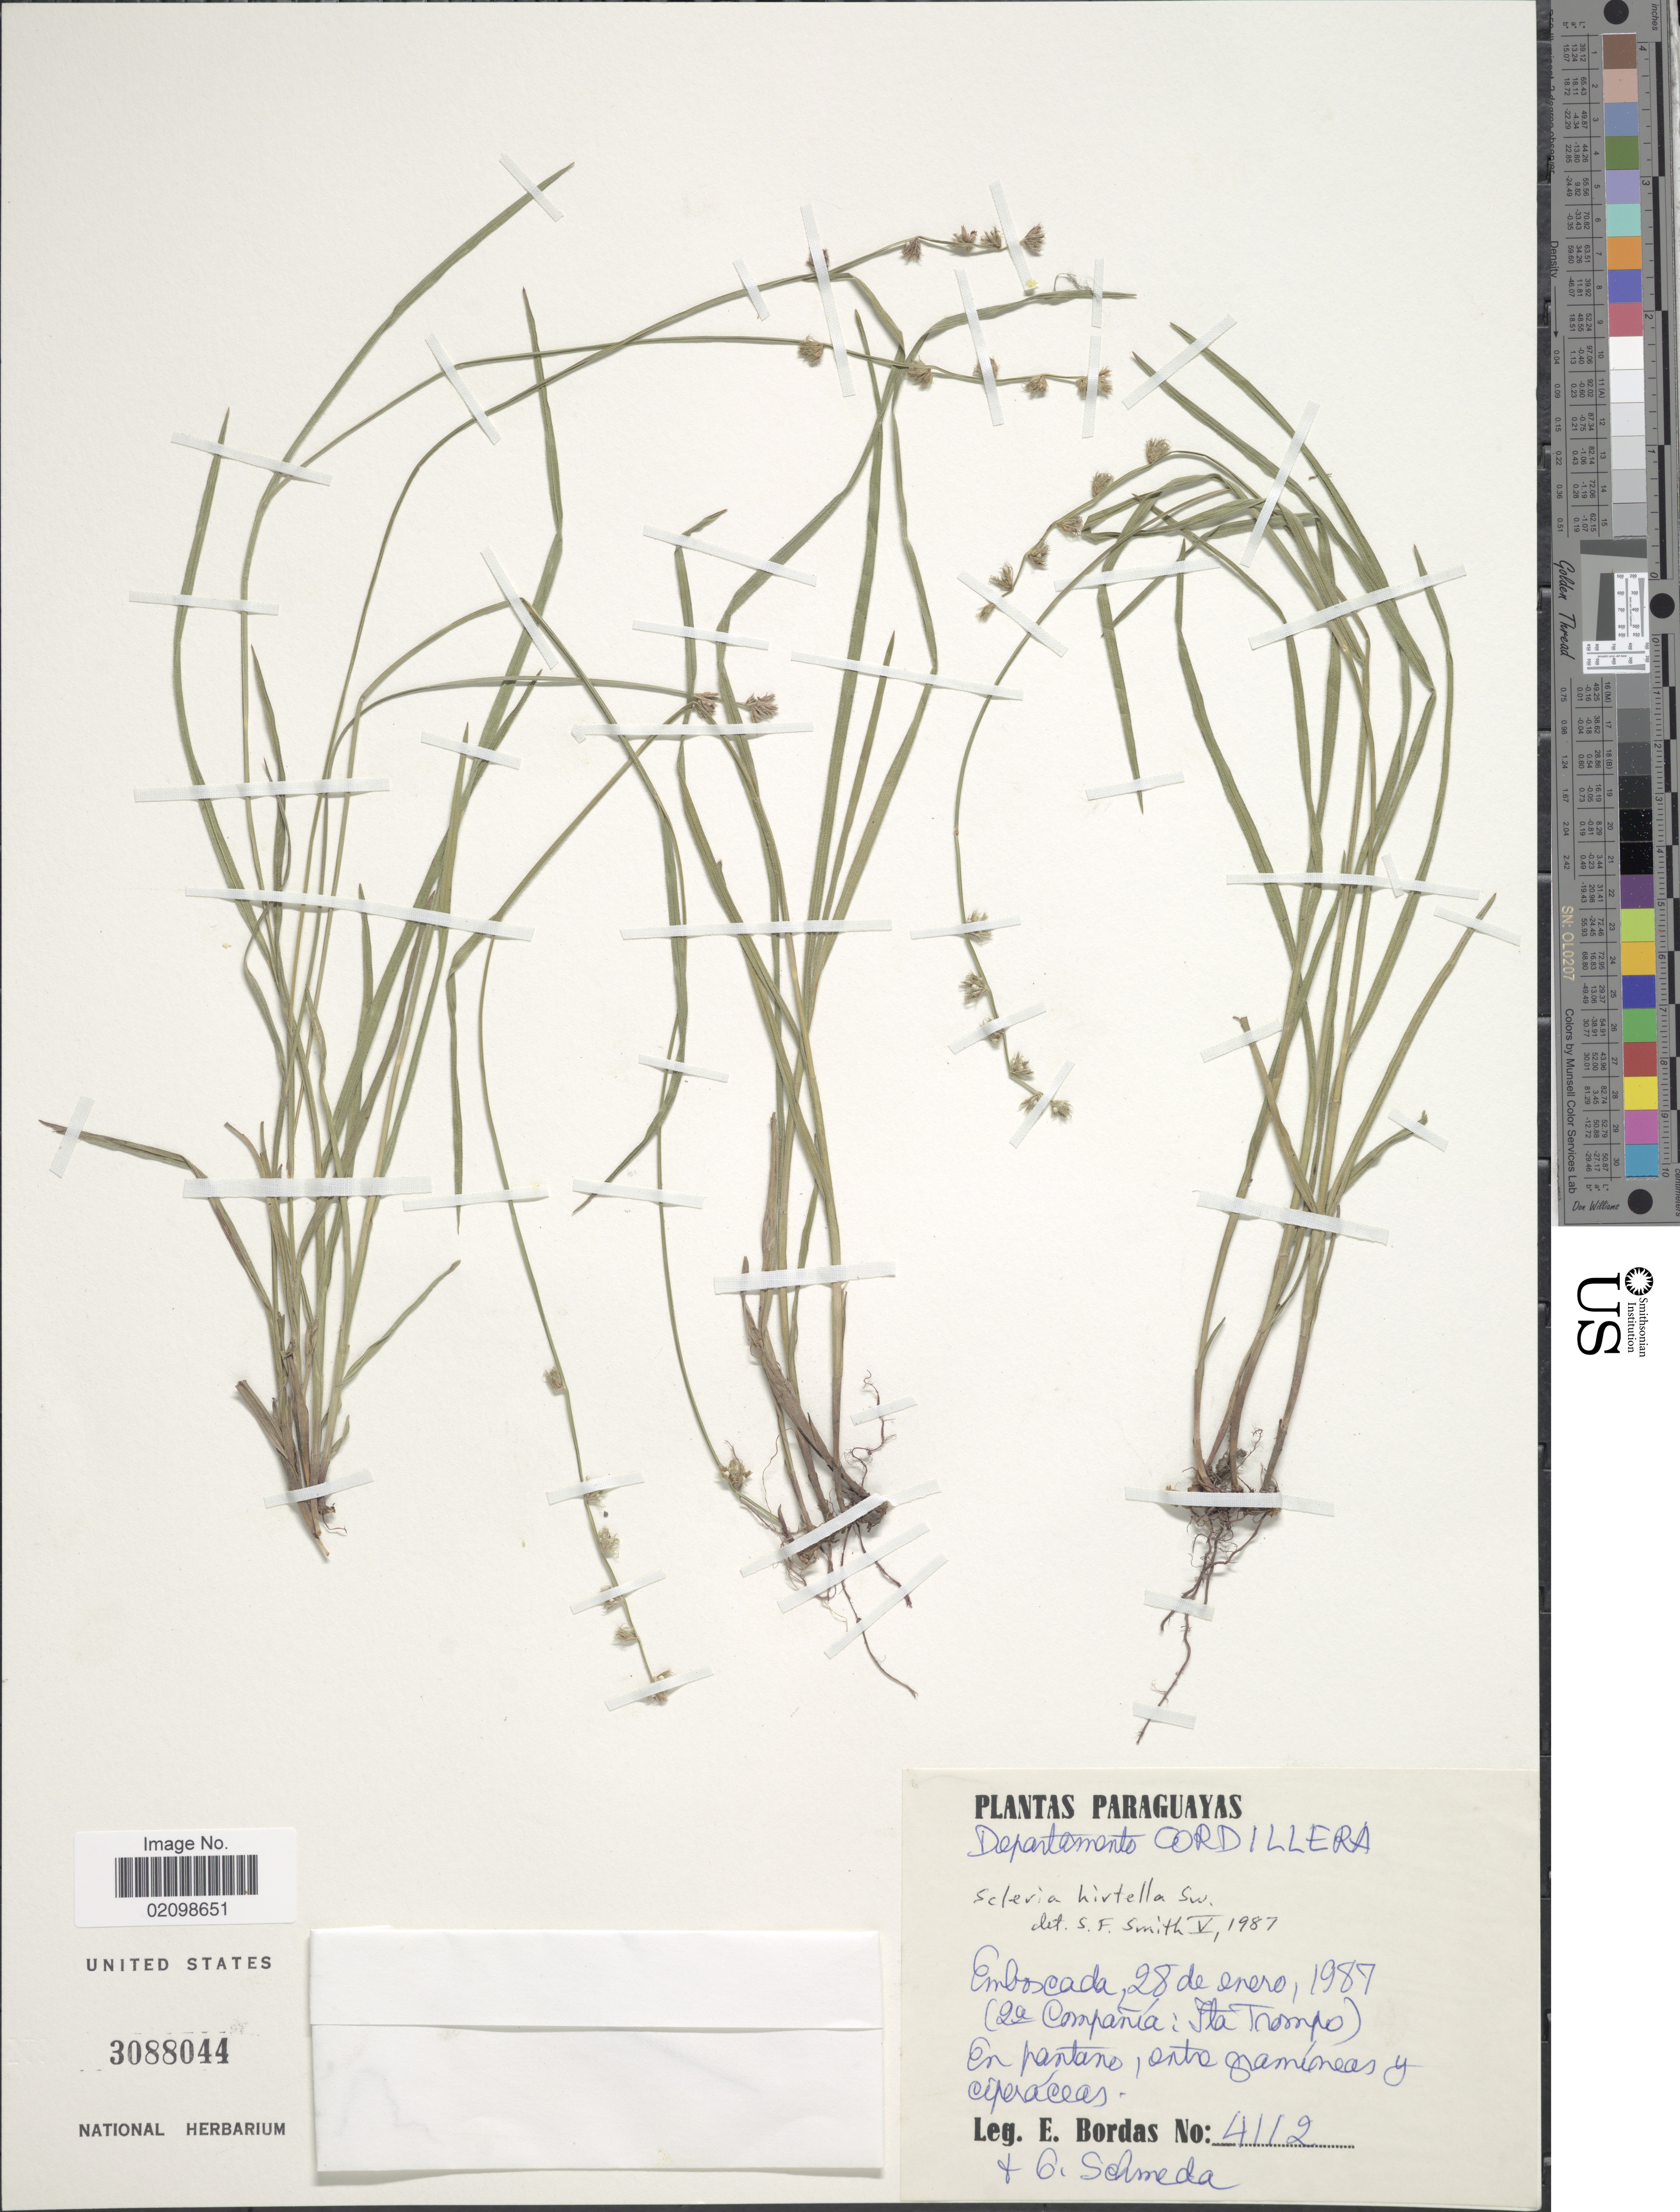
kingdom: Plantae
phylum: Tracheophyta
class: Liliopsida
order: Poales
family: Cyperaceae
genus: Scleria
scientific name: Scleria distans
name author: Poir.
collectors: E. Bordas & G. Schmeda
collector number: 4112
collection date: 1987-01-28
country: Paraguay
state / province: Cordillera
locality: Departamento Cordillera,Emboscada (2a Compania: Ila Trompo) en Pantano, entre garminees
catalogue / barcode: US 3088044